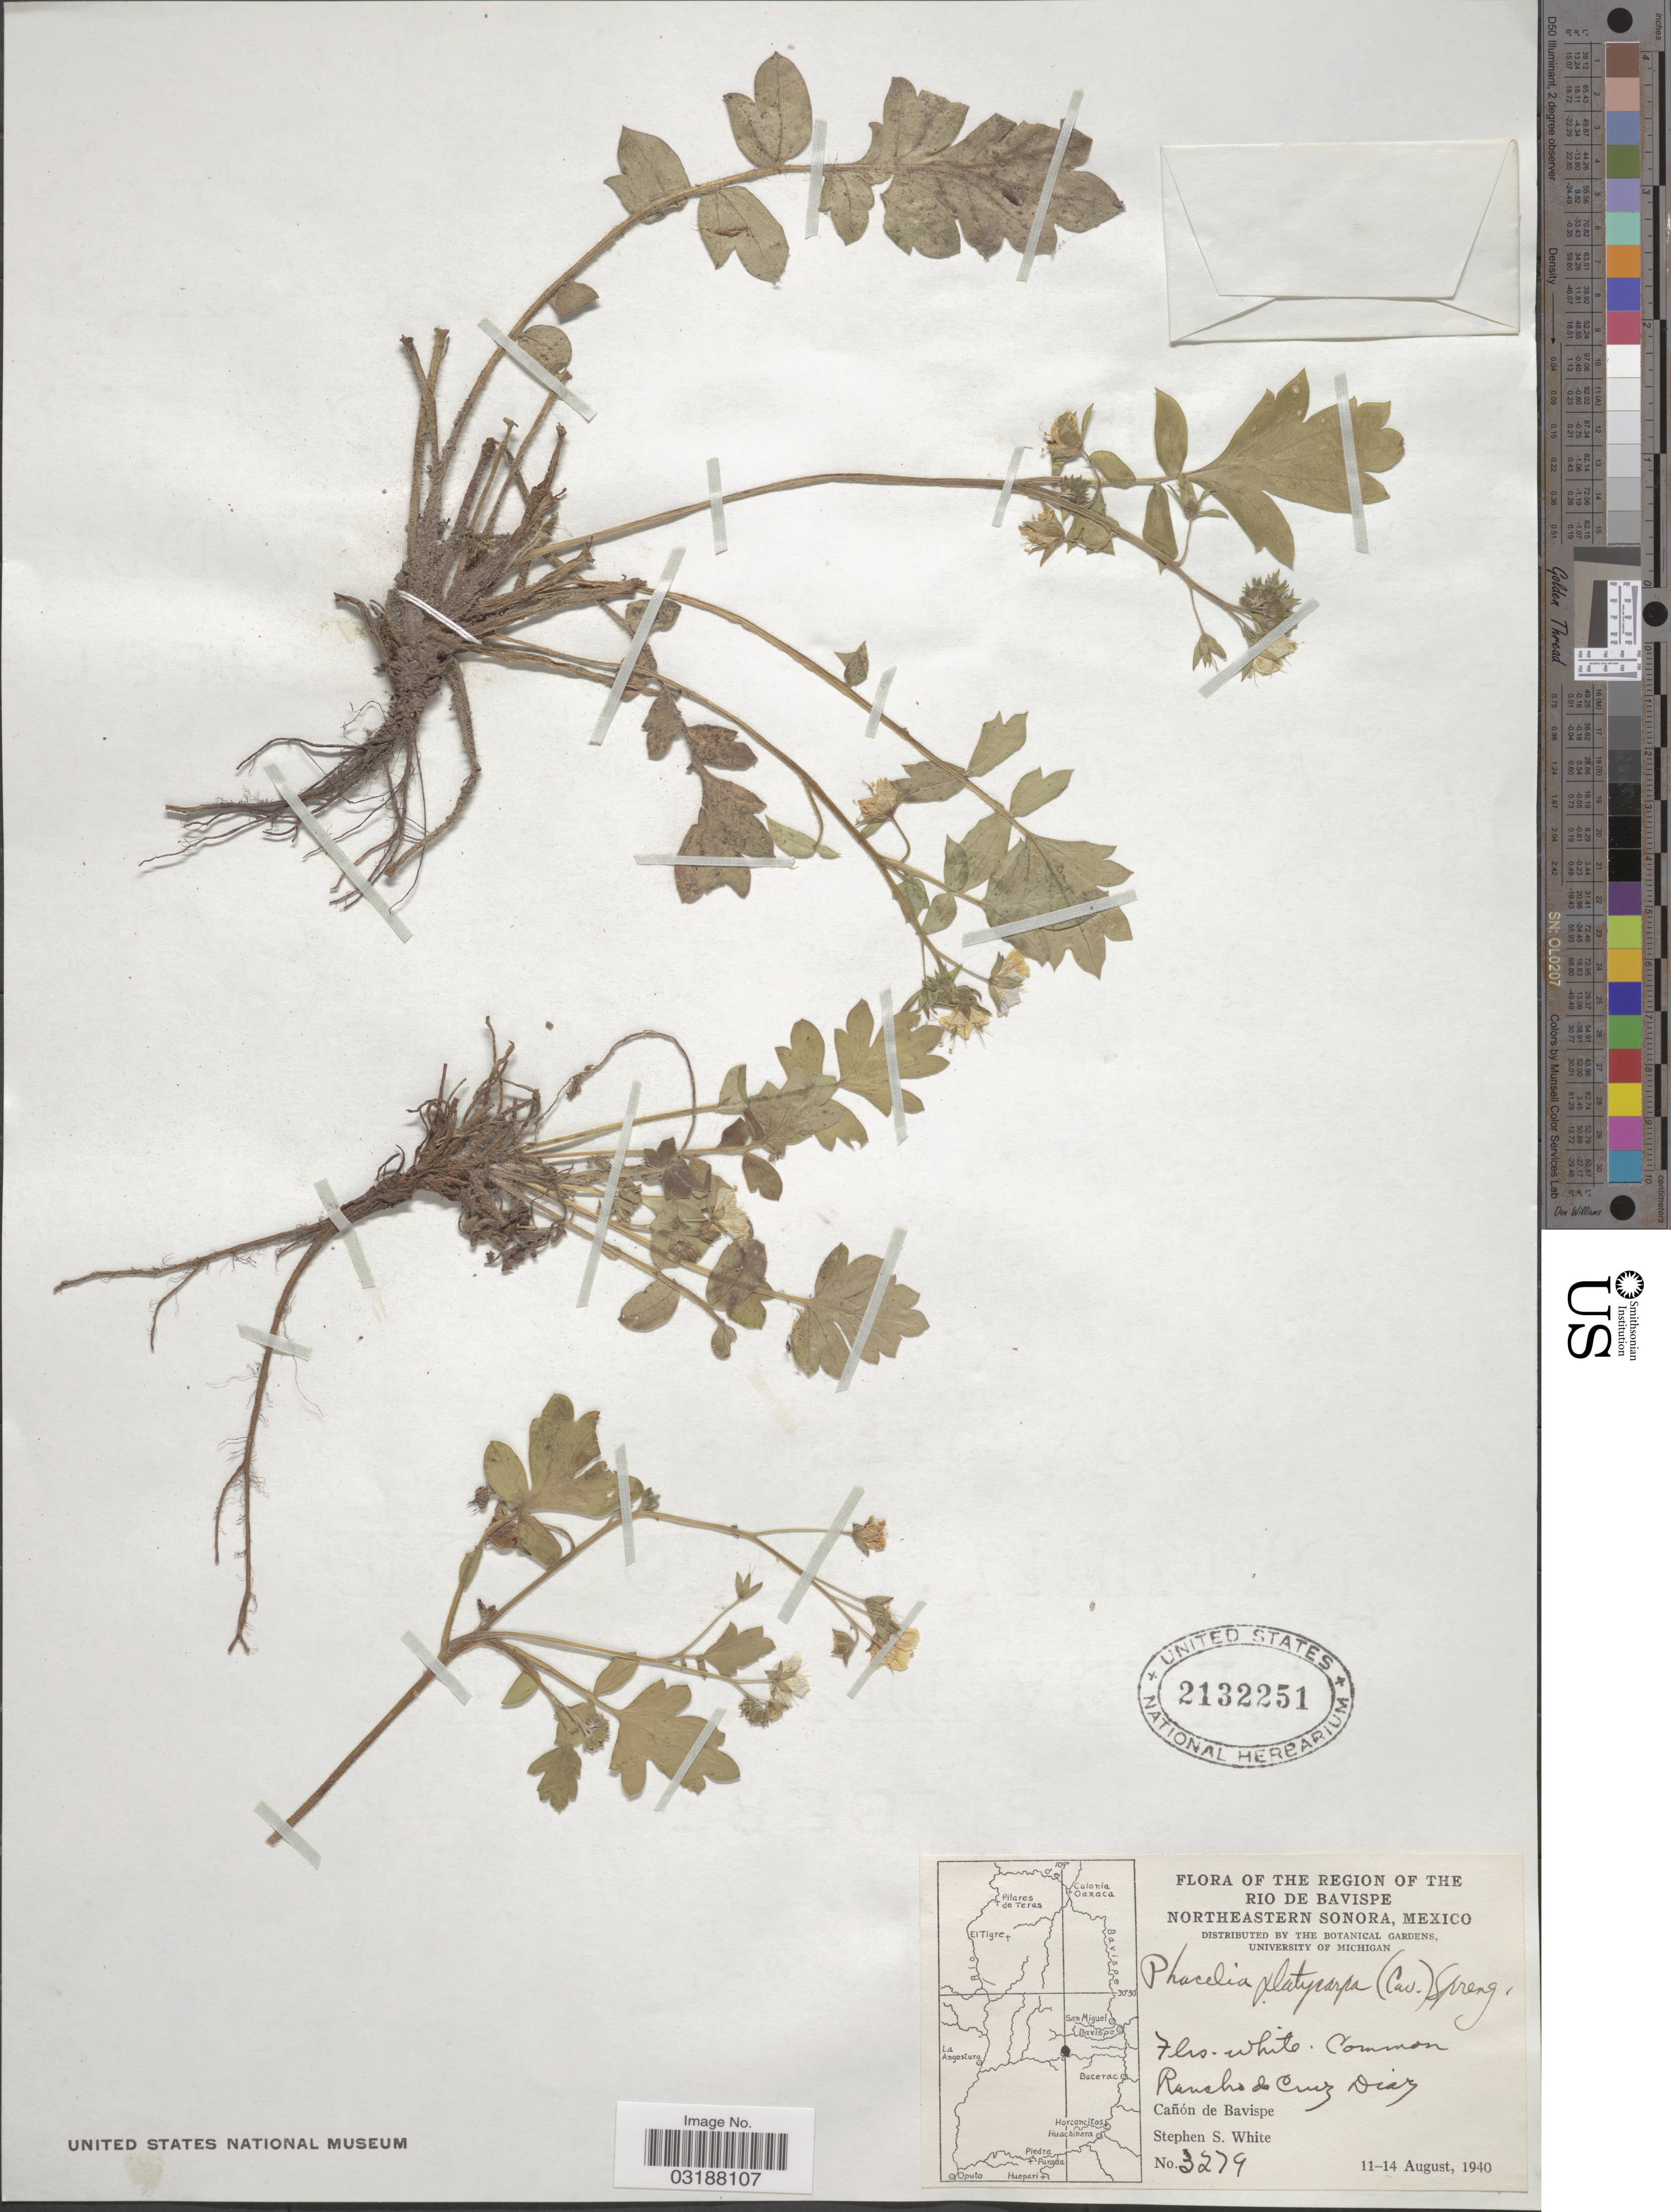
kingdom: Plantae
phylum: Tracheophyta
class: Magnoliopsida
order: Boraginales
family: Hydrophyllaceae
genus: Phacelia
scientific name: Phacelia platycarpa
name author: (Cav.) Spreng.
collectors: S. S. White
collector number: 3279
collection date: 1940-08-11/1940-08-14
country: Mexico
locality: The Region of The Rio De Bavispe, Northeastern Sonora, Rancho de Cruz Diaz, Cañon de Bavispe.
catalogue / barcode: US 2132251